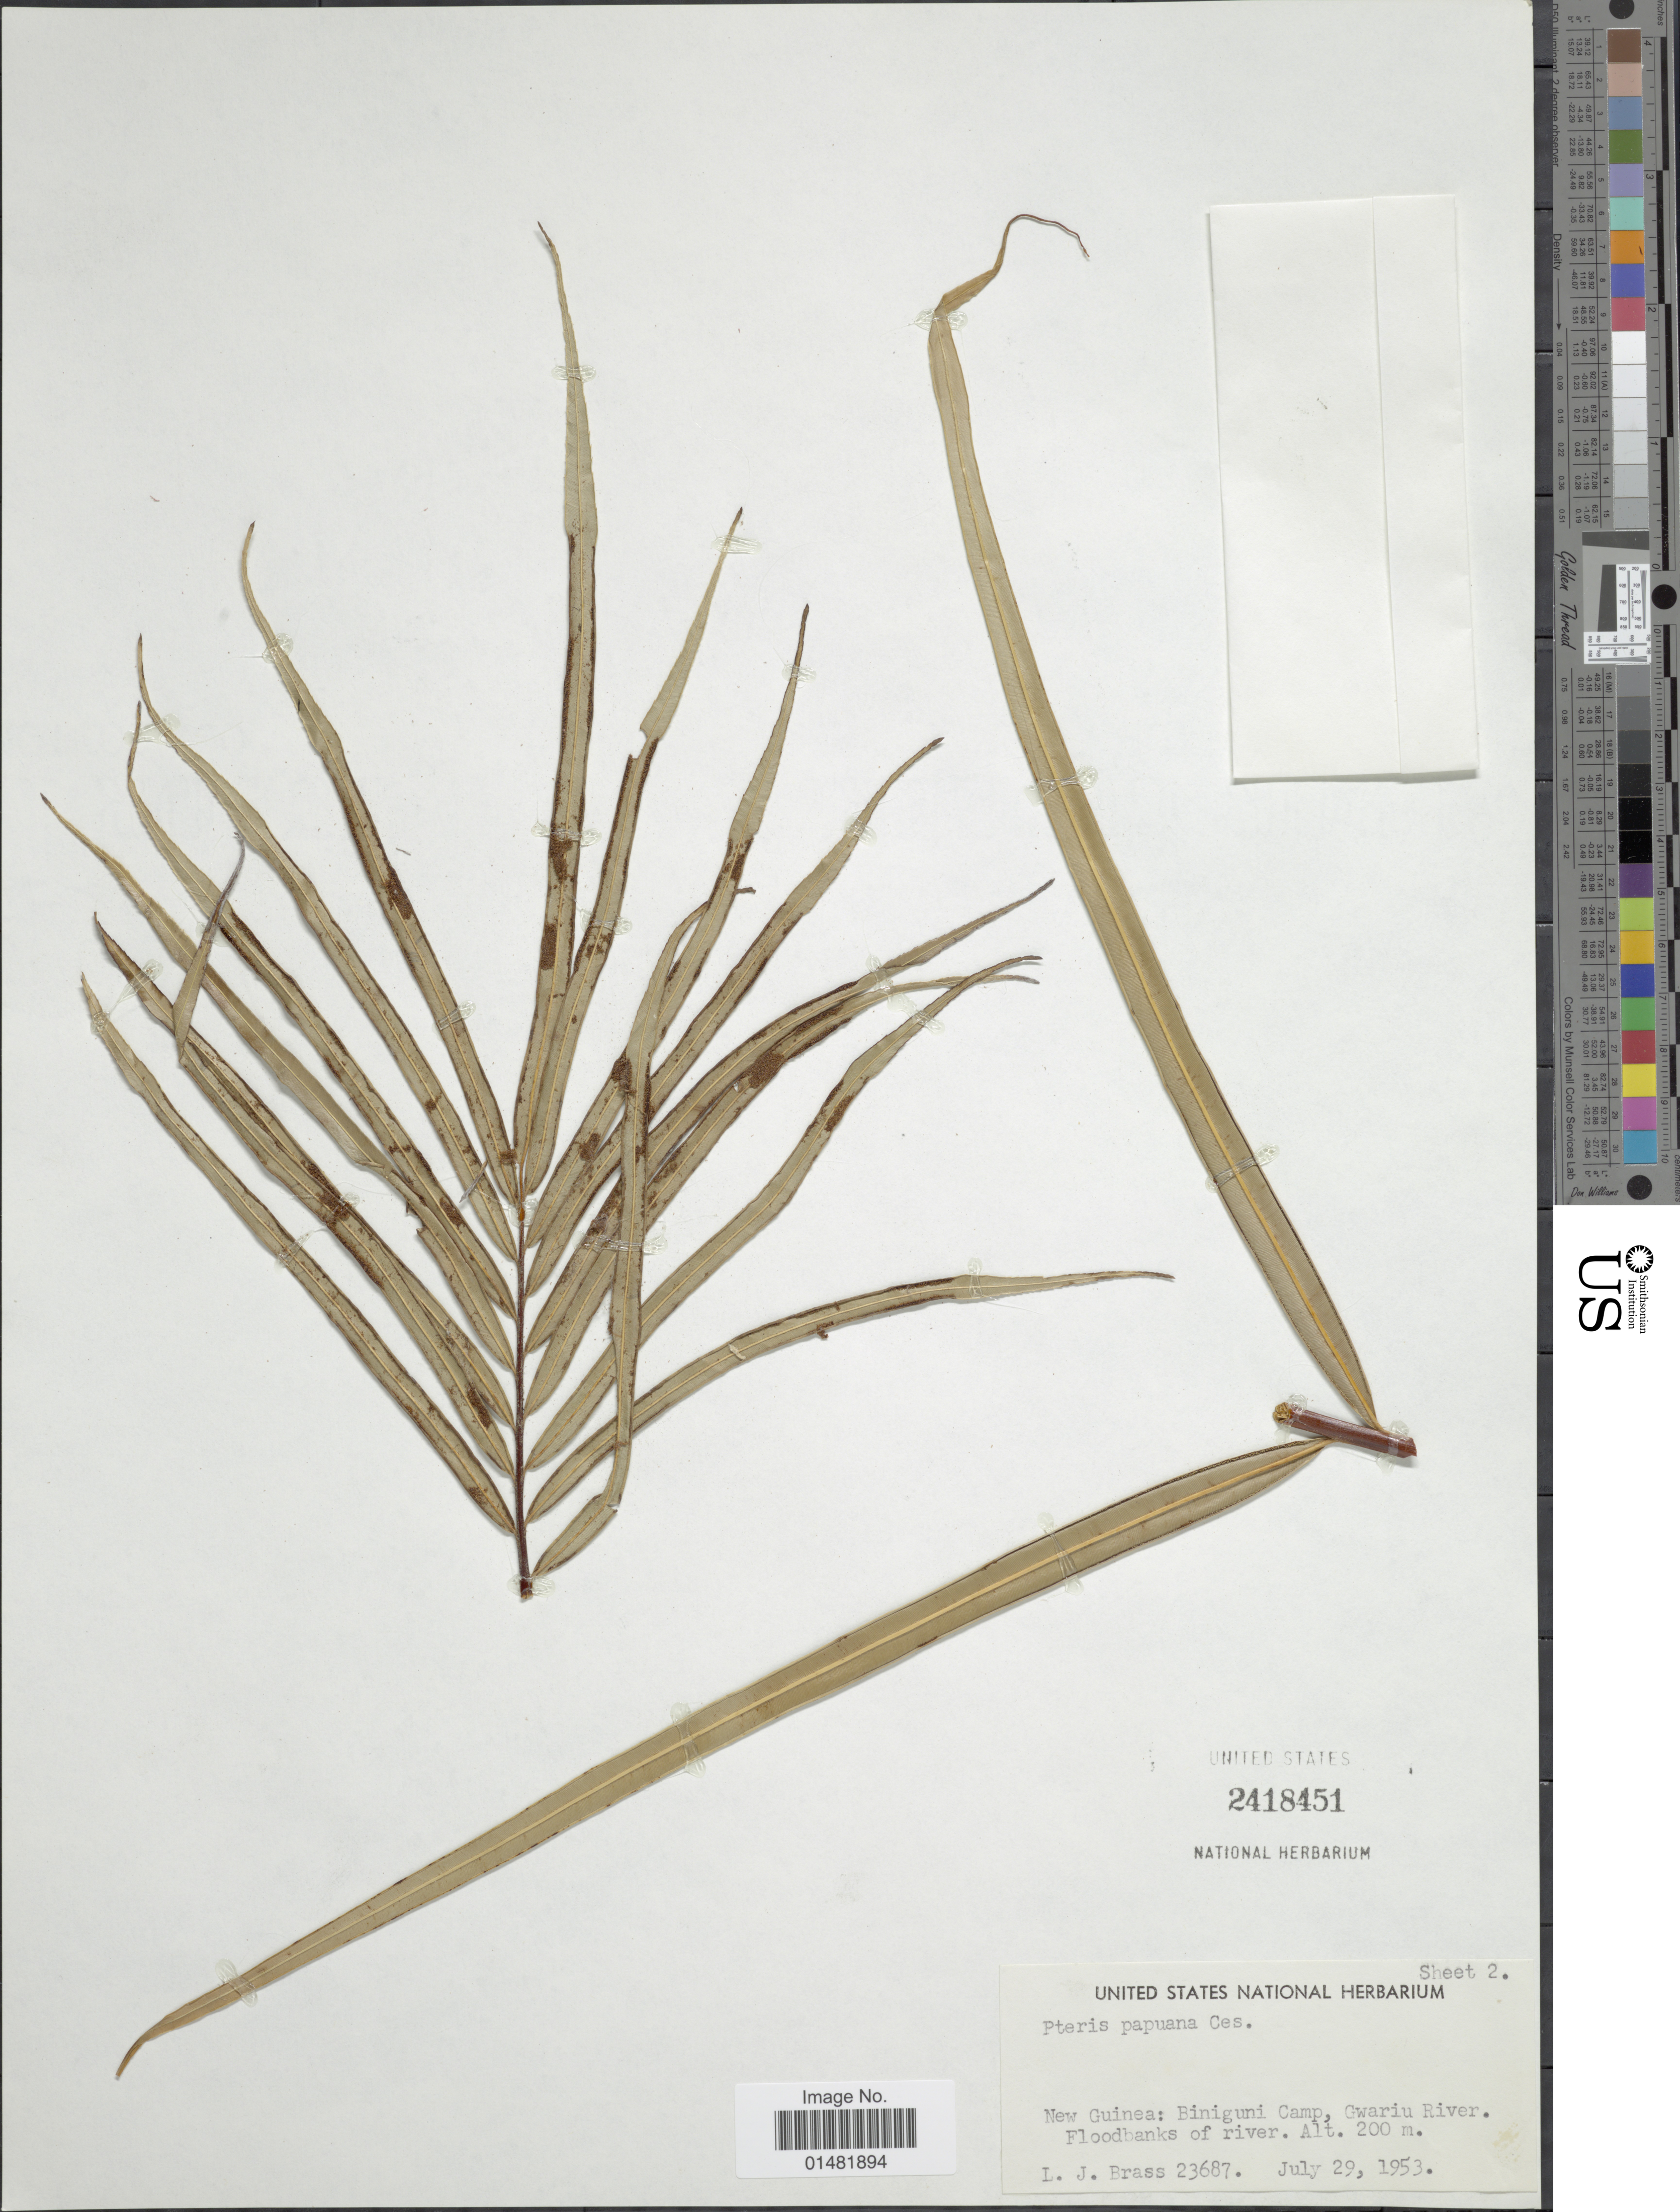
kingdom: Plantae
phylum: Tracheophyta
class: Polypodiopsida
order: Polypodiales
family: Pteridaceae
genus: Pteris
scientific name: Pteris pacifica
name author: Hieron.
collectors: L. J. Brass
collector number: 23687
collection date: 1953-07-29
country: Papua New Guinea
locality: New Guinea: Biniguni Camp, Gwariu River. Floodbanks of river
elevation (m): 200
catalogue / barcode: US 2418451